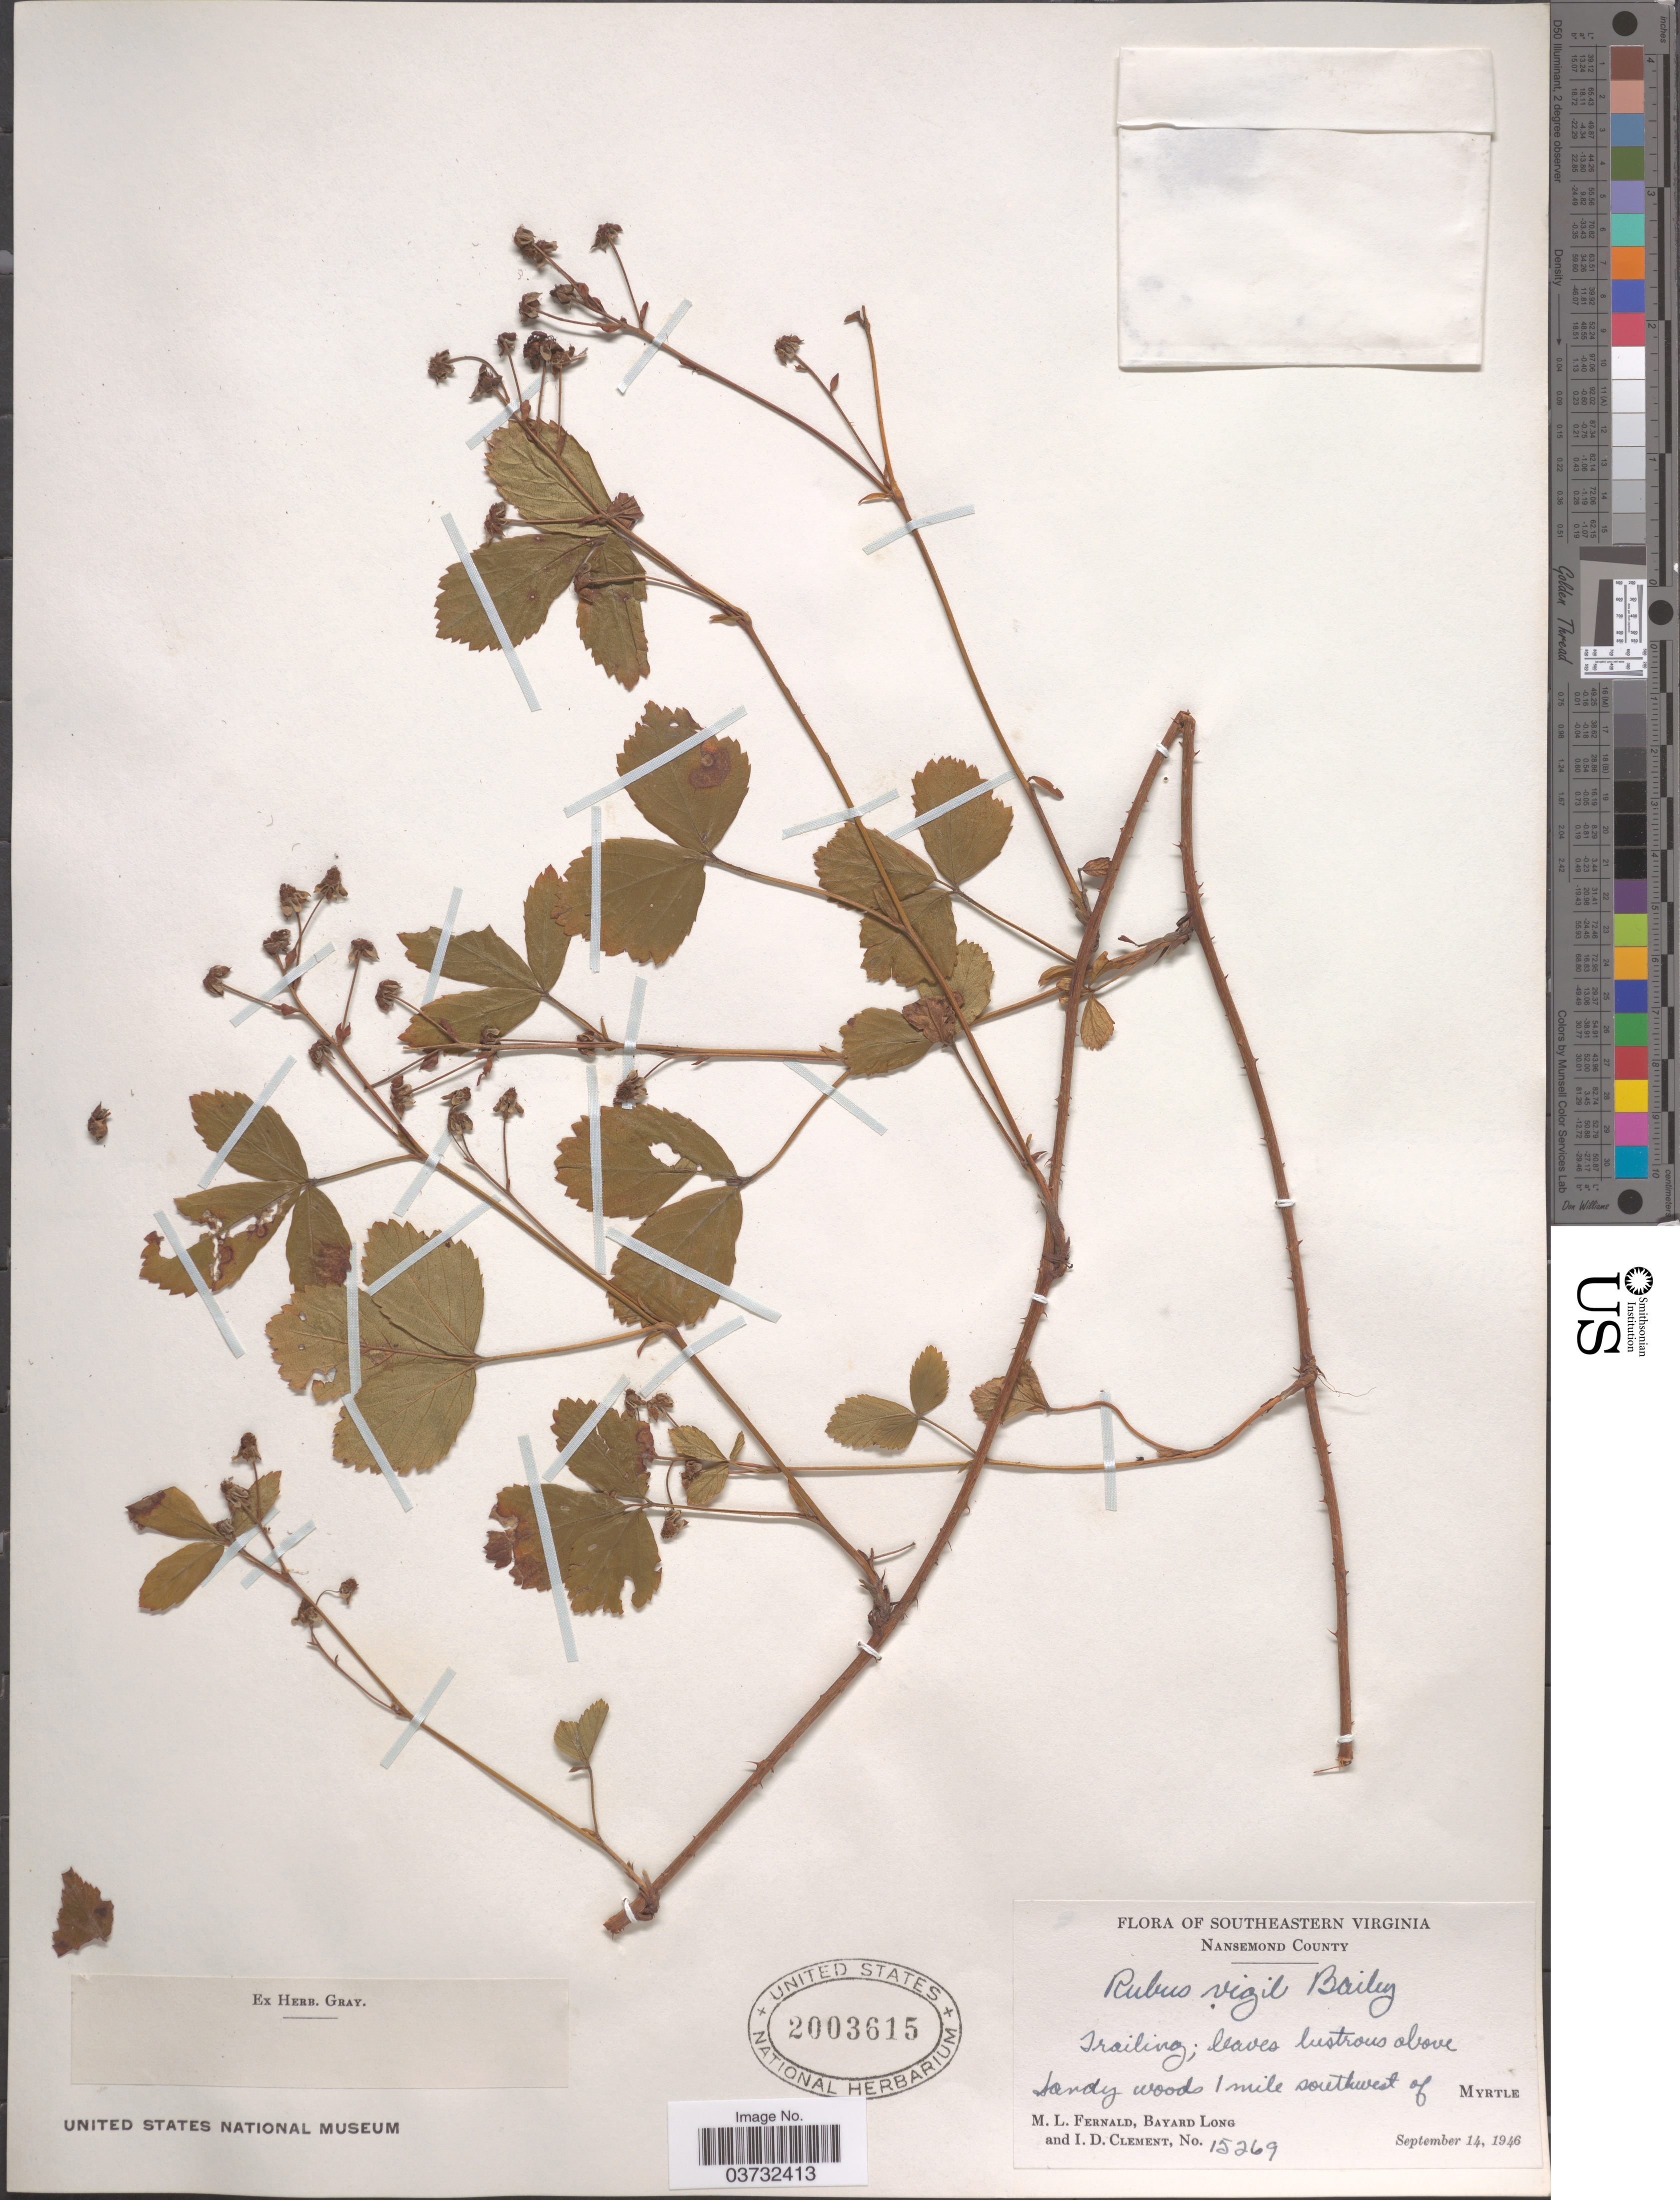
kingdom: Plantae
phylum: Tracheophyta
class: Magnoliopsida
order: Rosales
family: Rosaceae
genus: Rubus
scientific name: Rubus vigil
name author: L.H. Bailey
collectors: M. L. Fernald, B. Long & I. Clement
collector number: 15269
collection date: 1946-09-14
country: United States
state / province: Virginia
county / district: City of Suffolk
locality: Southeastern Virginia. Nansemond County. 1 mile southwest of Myrtle.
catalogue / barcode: US 2003615